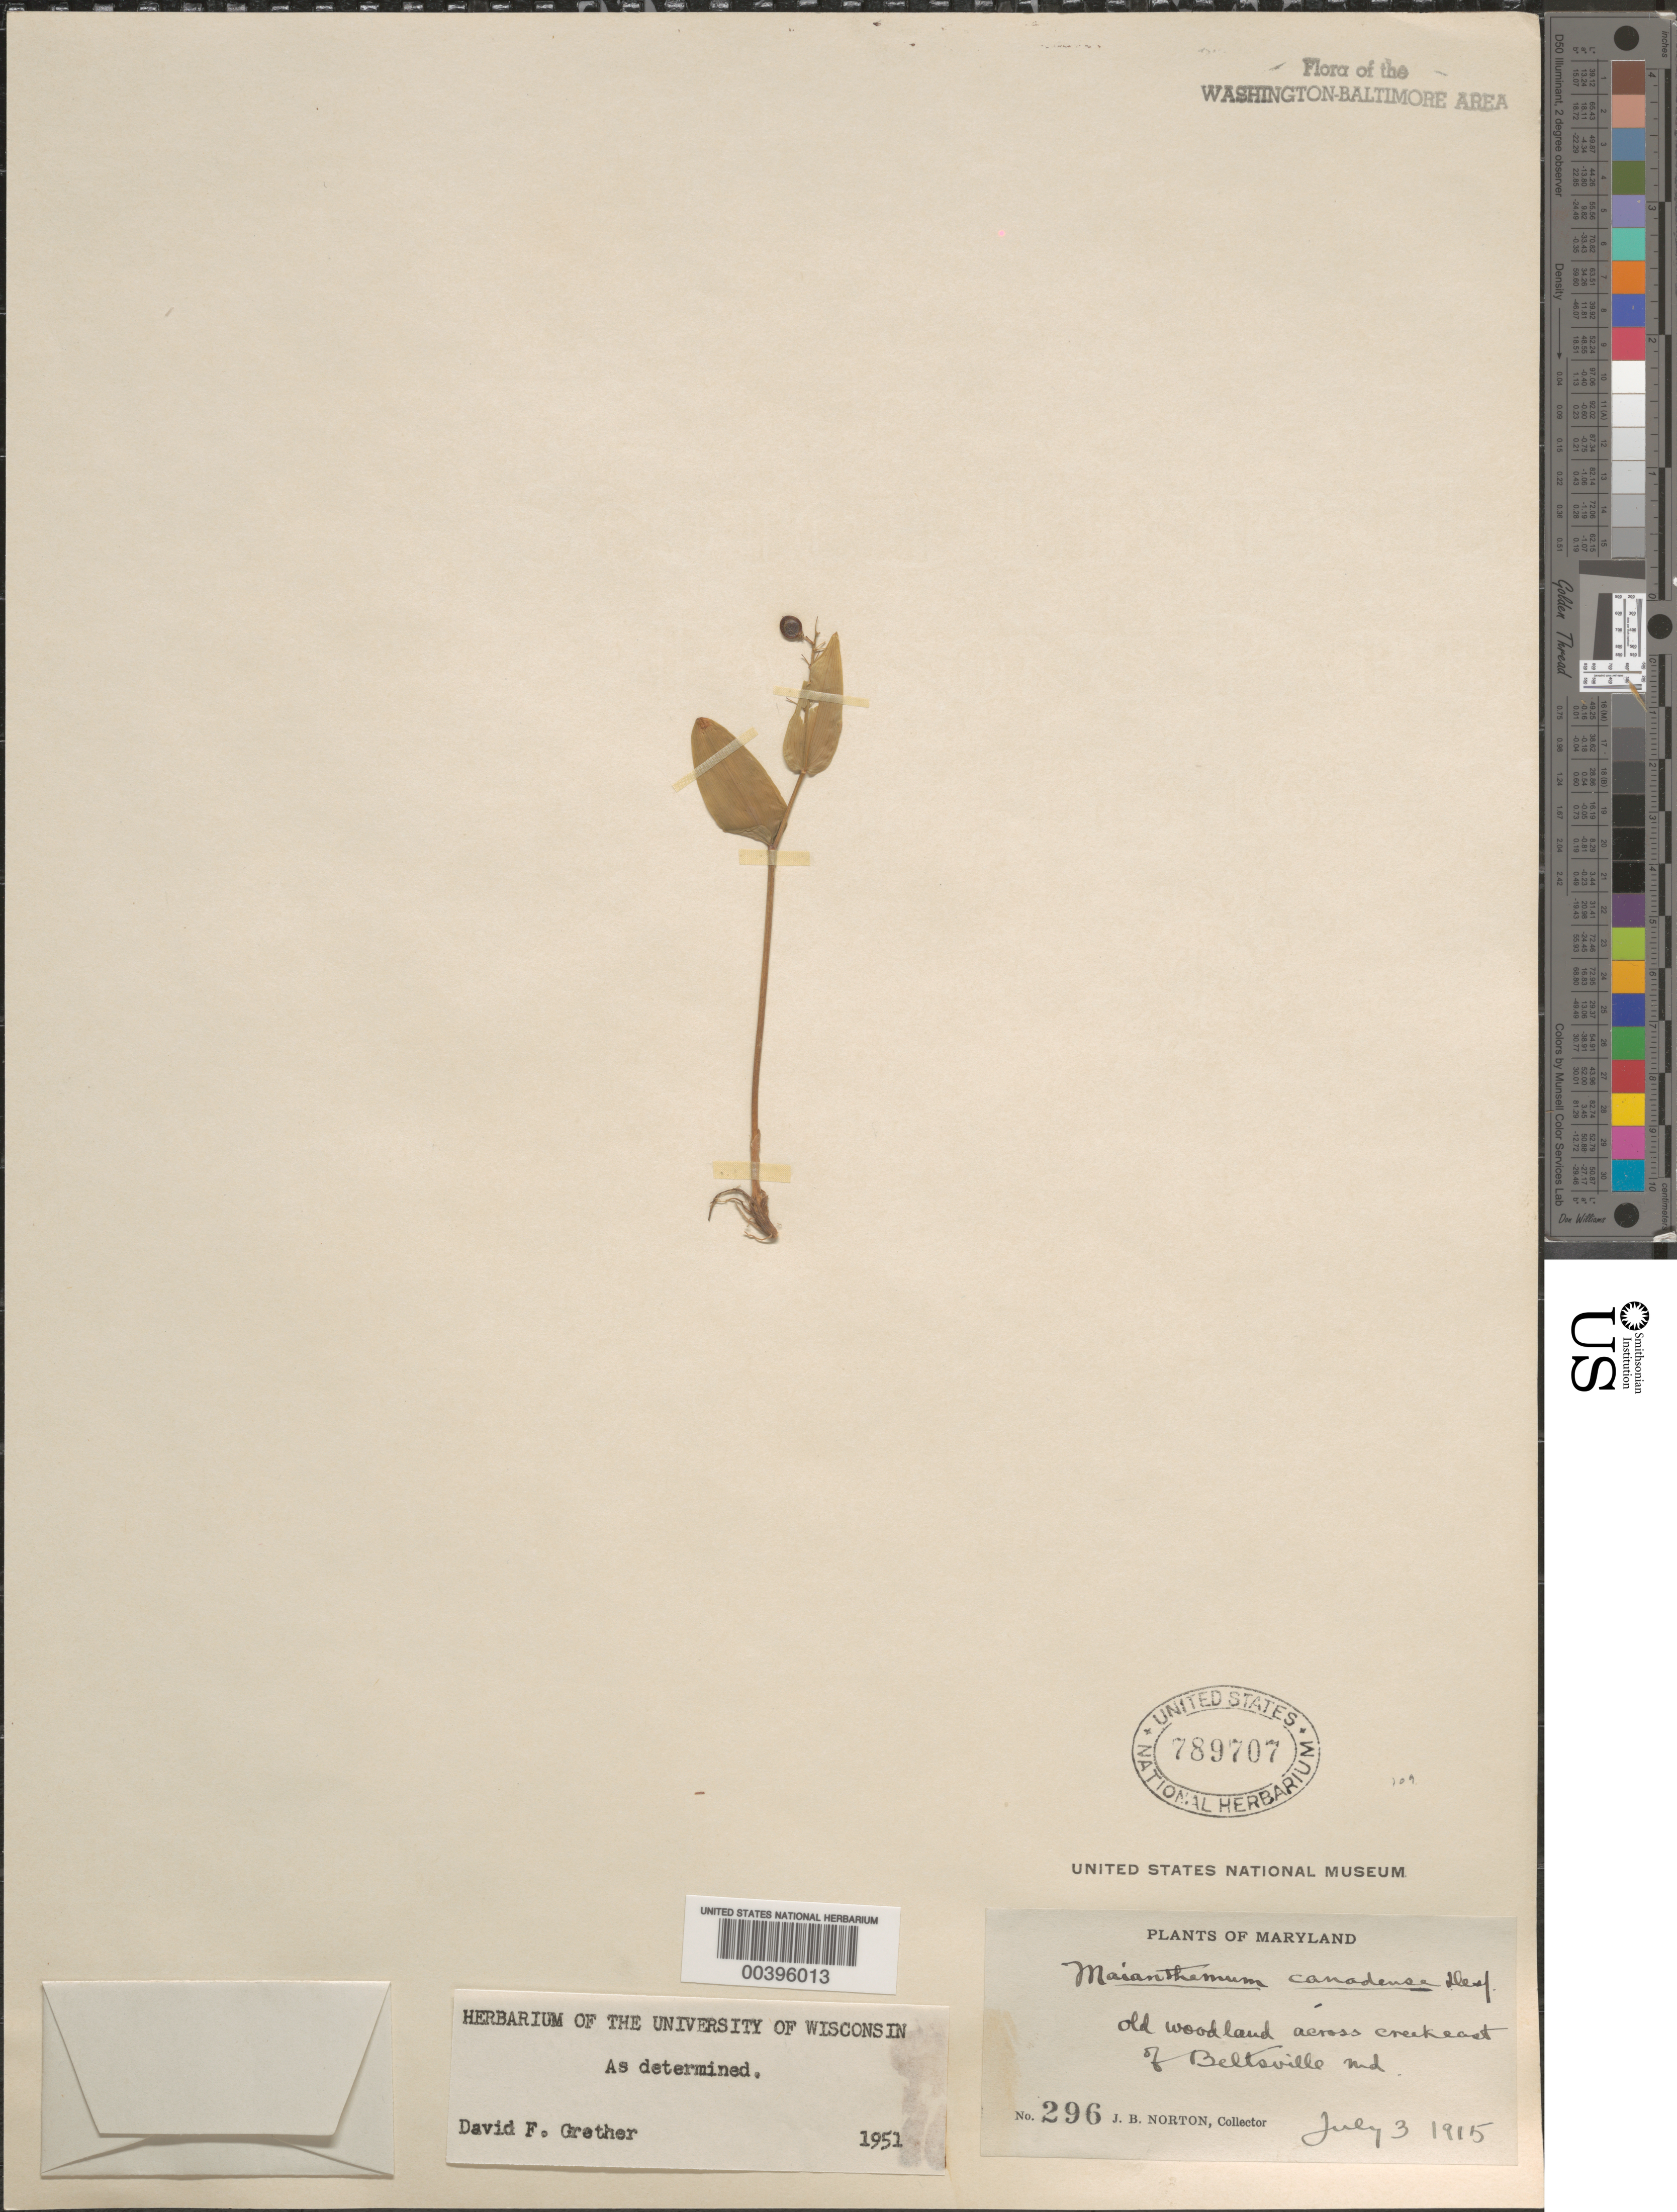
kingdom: Plantae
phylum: Tracheophyta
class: Liliopsida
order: Asparagales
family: Asparagaceae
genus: Maianthemum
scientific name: Maianthemum canadense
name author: Desf.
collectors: J. Norton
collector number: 296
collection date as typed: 23 Jul 1915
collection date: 1915-07-23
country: United States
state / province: Maryland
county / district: Prince George's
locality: Beltsville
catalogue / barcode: US 789707